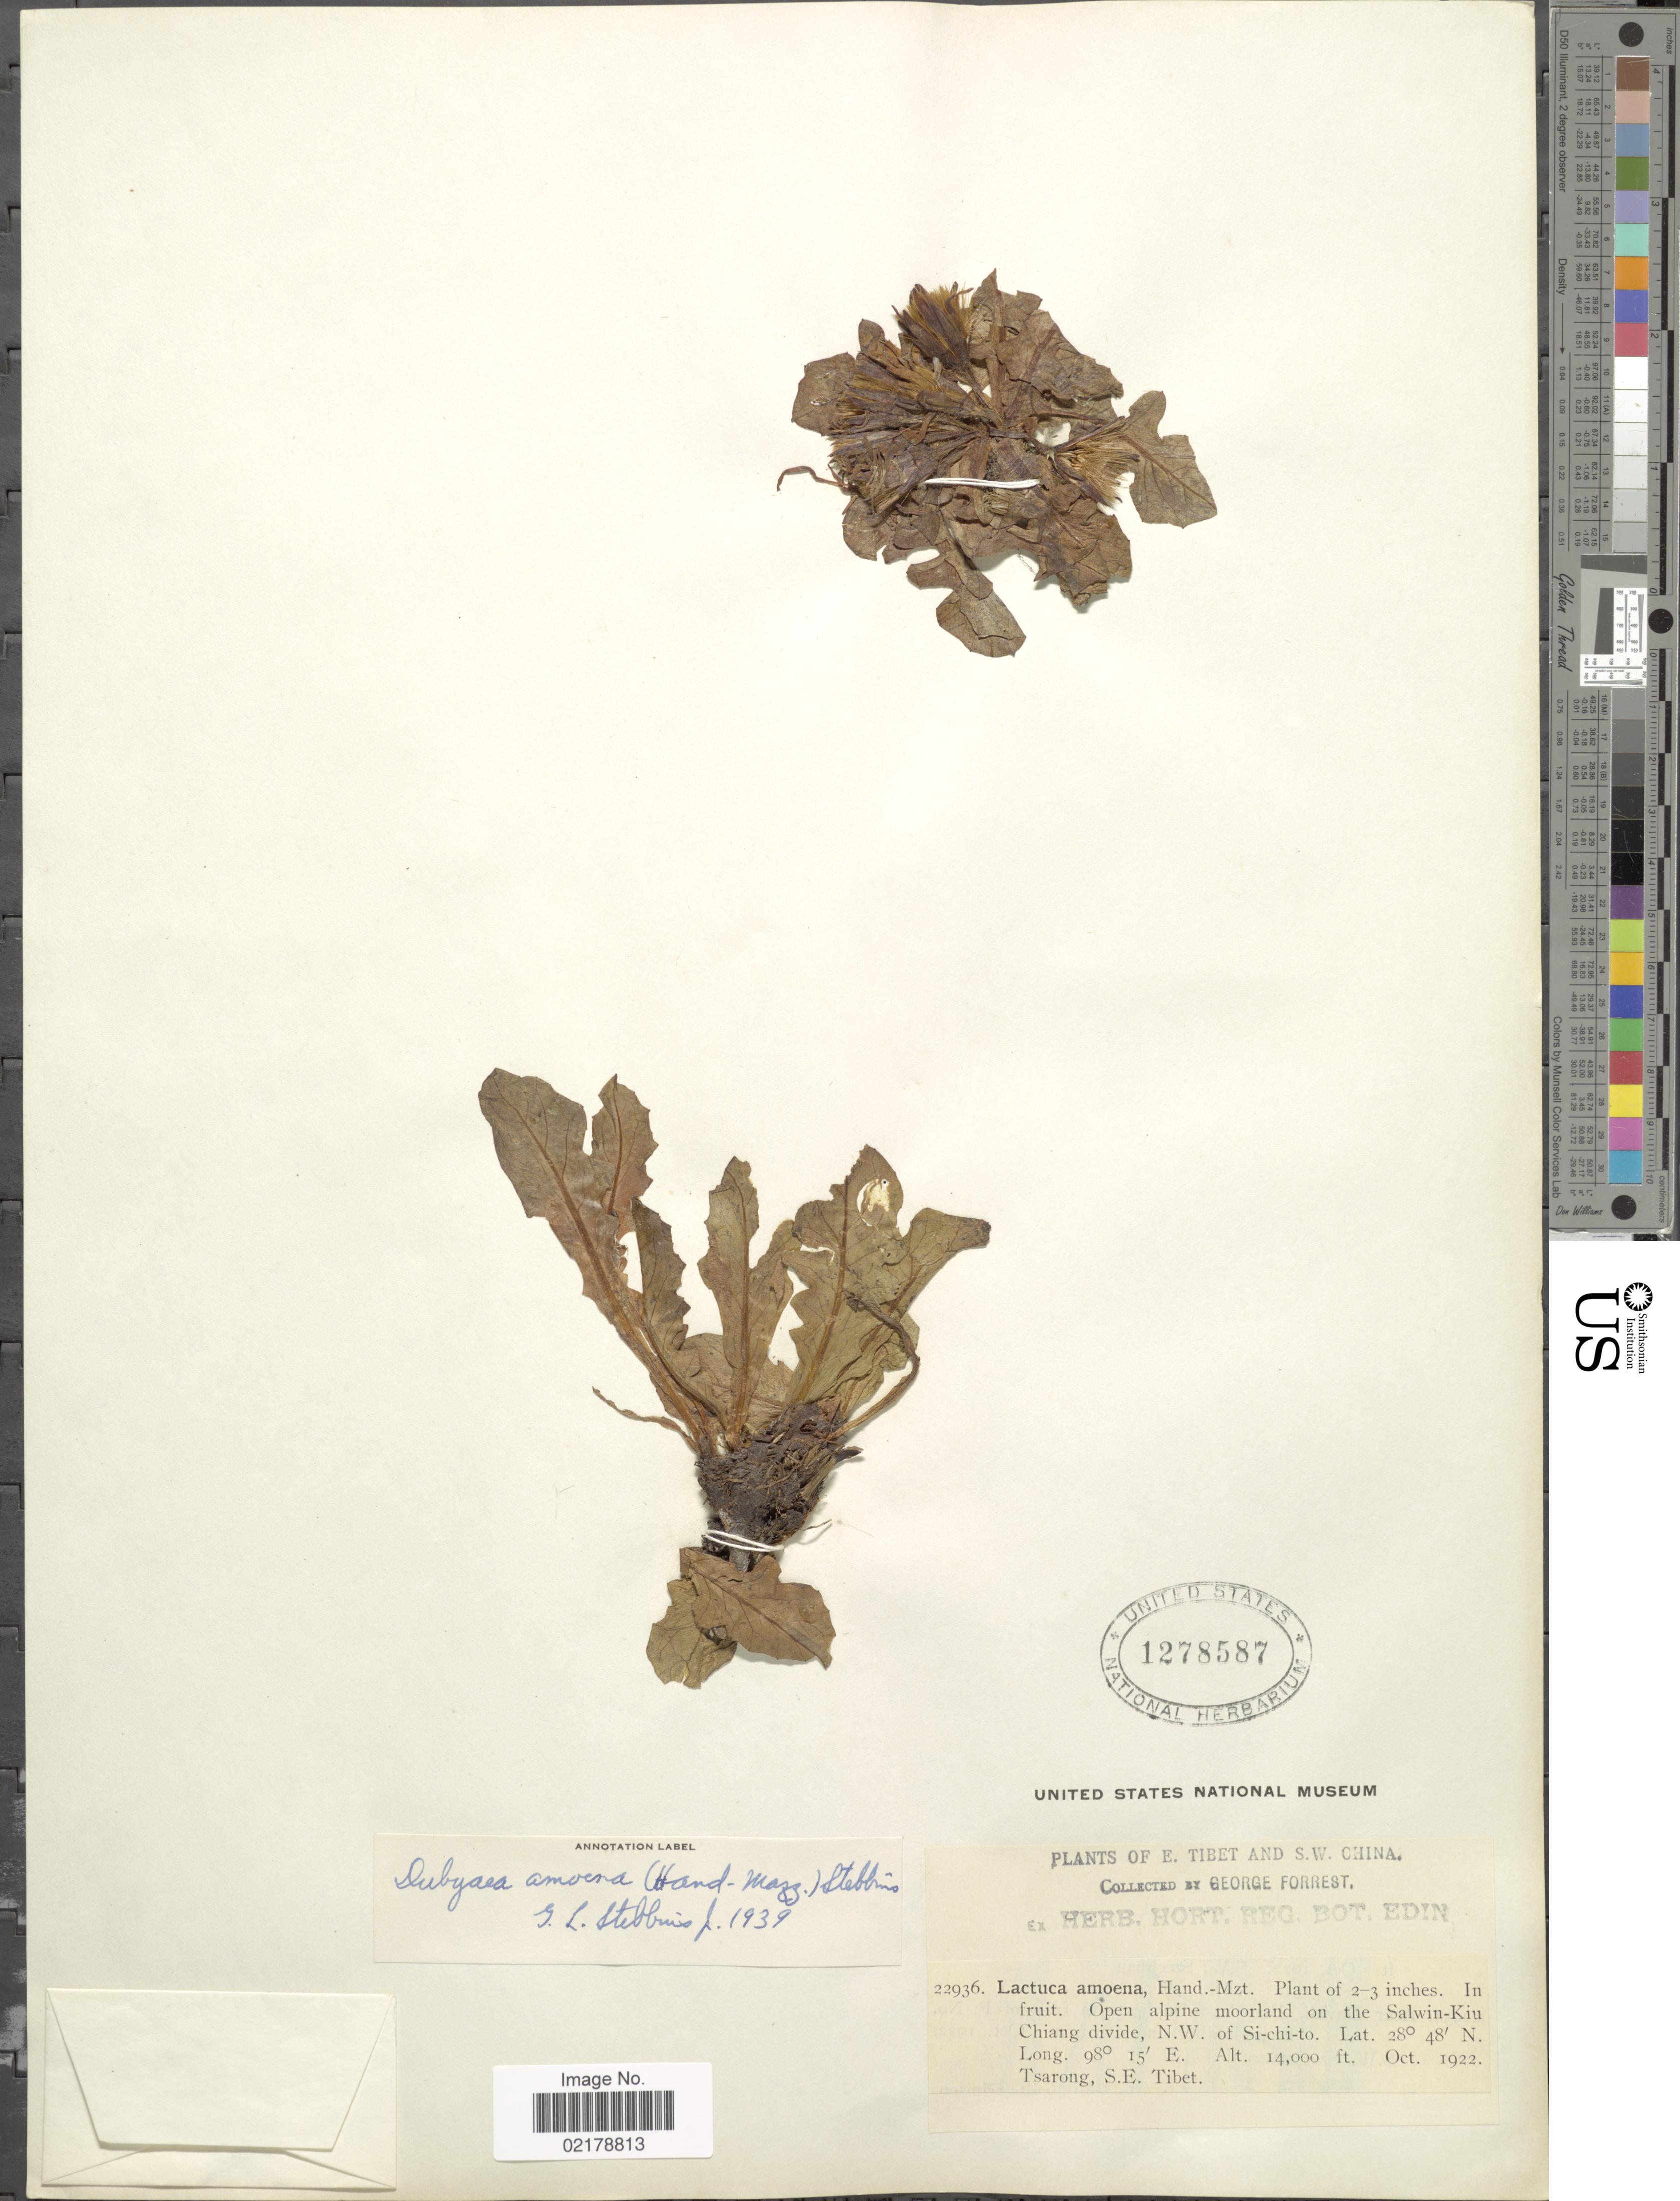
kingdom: Plantae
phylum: Tracheophyta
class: Magnoliopsida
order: Asterales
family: Asteraceae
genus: Dubyaea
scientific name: Dubyaea amoena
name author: (Hand.-Mazz.) Stebbins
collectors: G. Forrest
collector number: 22936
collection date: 1922-10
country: China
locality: E. Tibet and S.W. China. Open alpine moorland on the Salwin-Kiu Chiang divide, N.W. of Si-chi-to. Tsarong, S.E. Tibet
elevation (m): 4267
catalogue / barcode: US 1278587